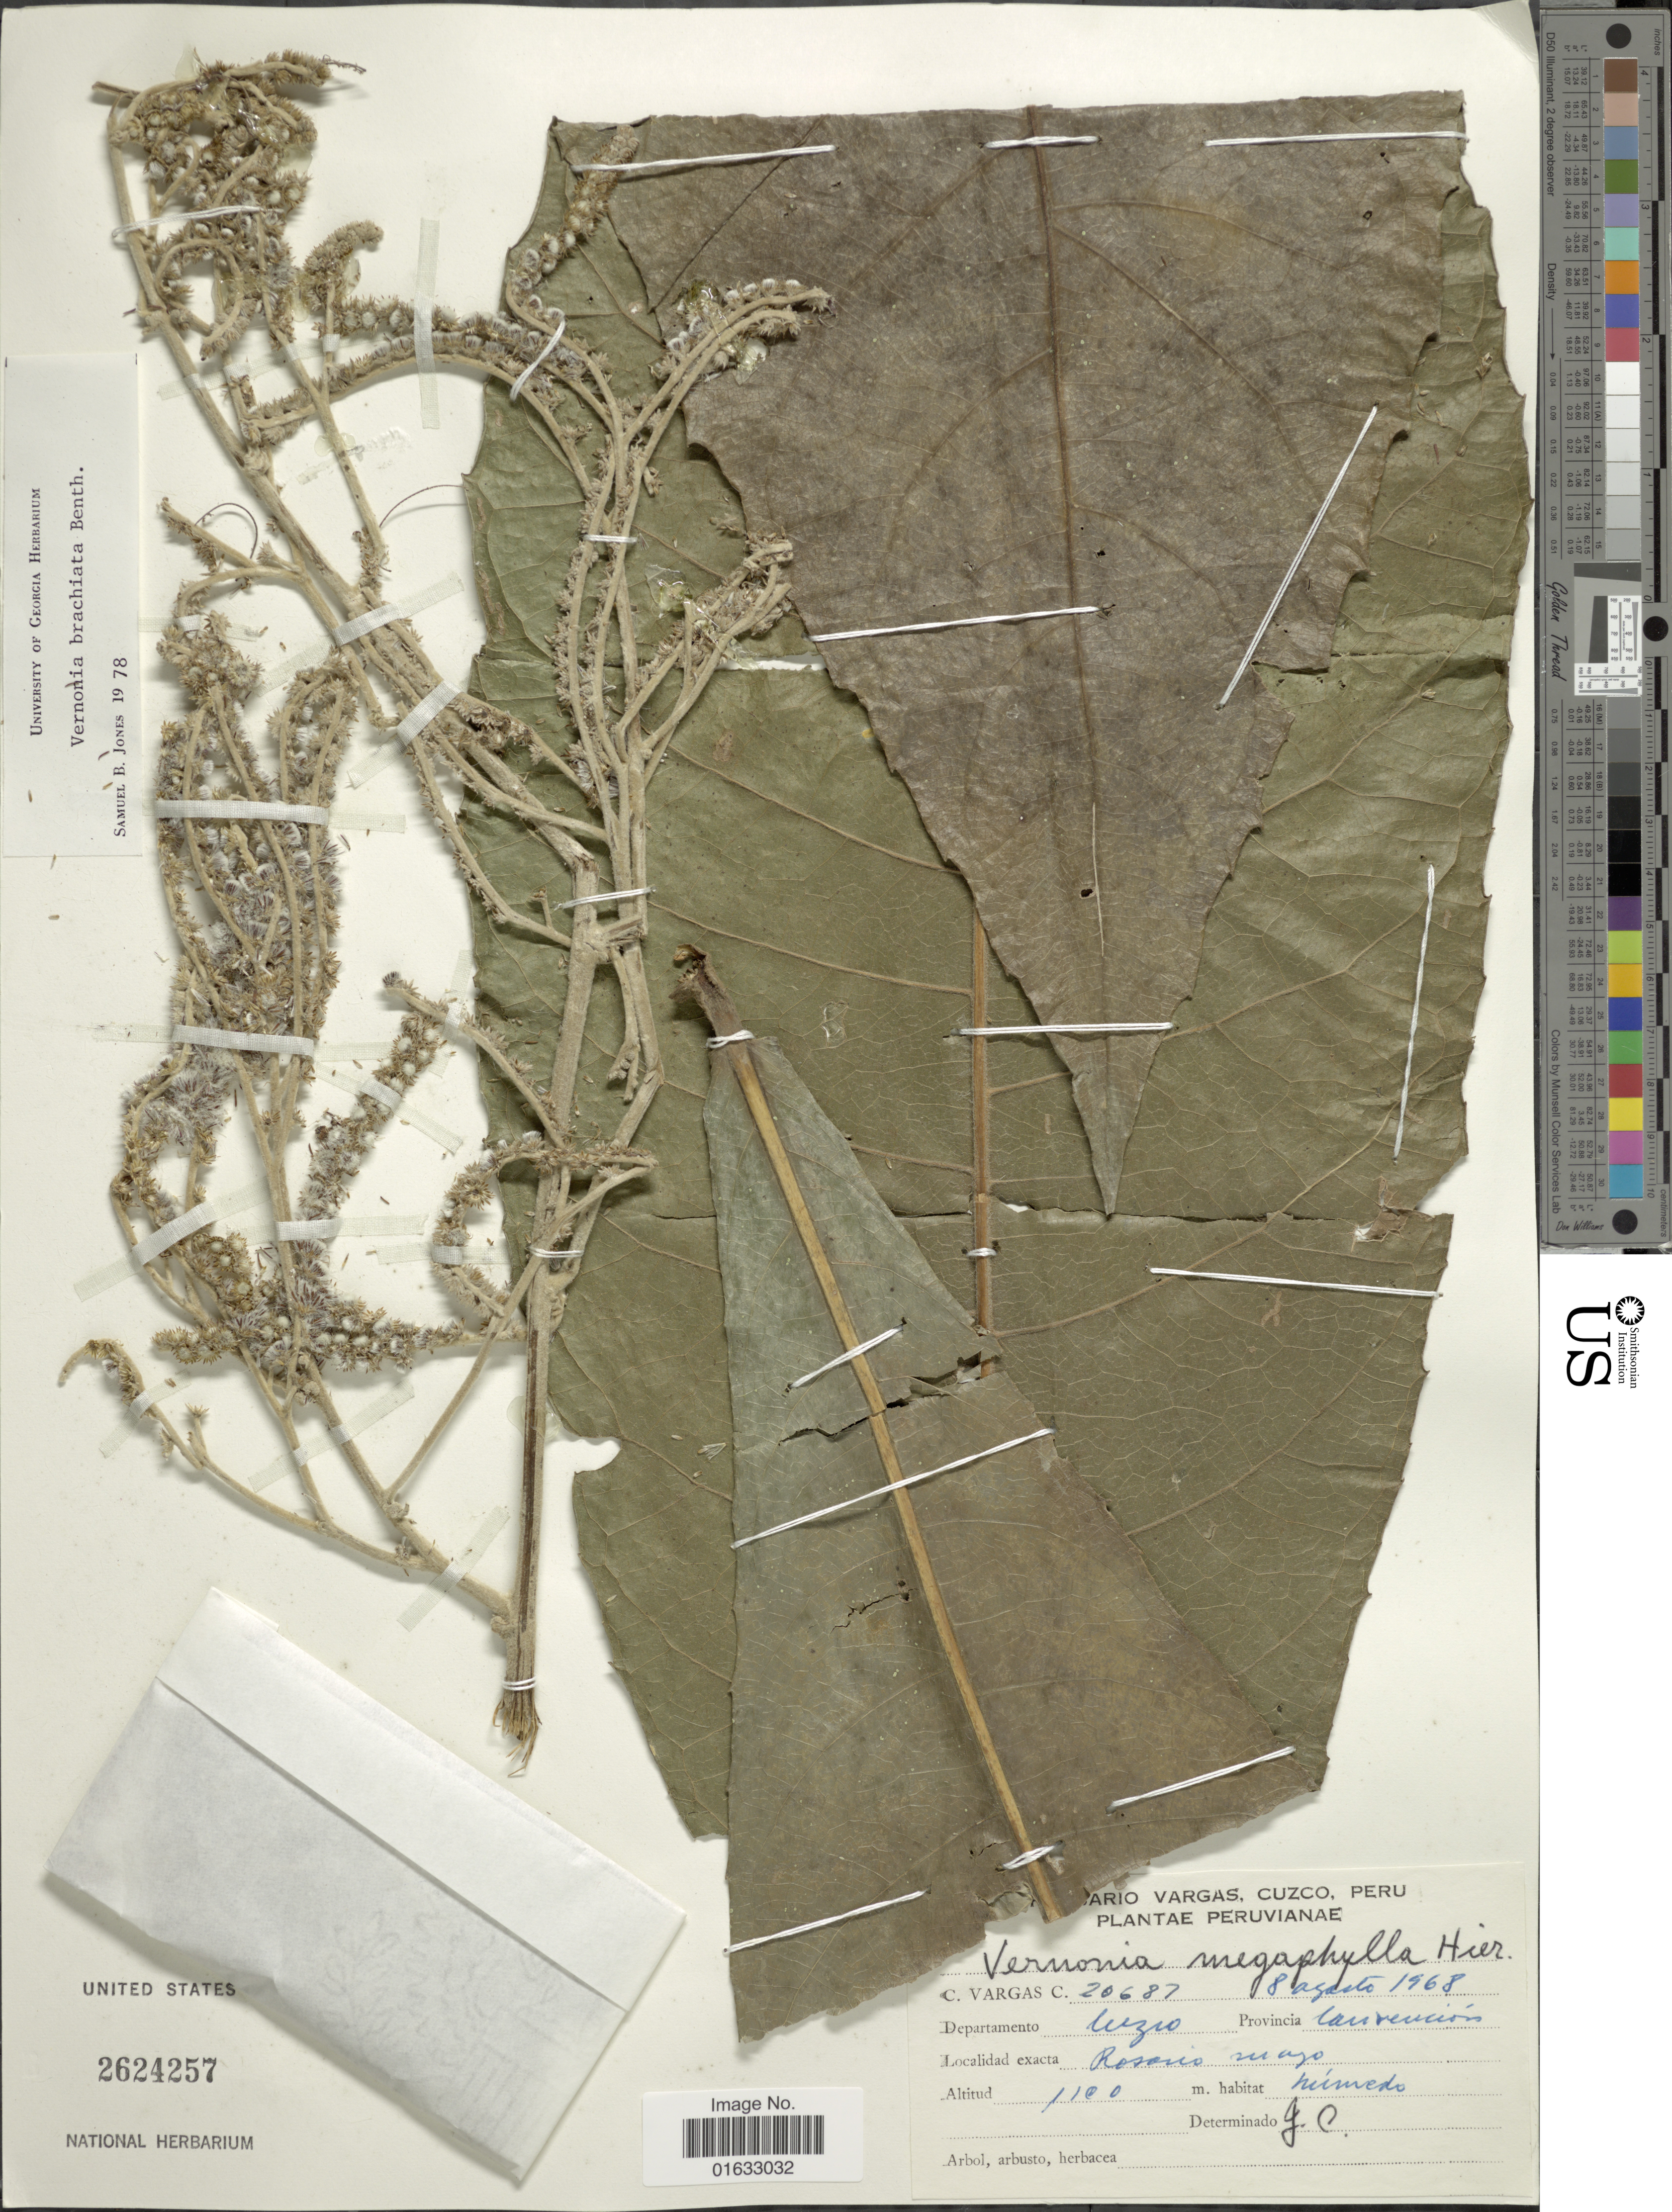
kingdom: Plantae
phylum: Tracheophyta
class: Magnoliopsida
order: Asterales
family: Asteraceae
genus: Eirmocephala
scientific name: Eirmocephala megaphylla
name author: (Hieron.) H. Rob.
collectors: C. Vargas Calderón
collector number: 20687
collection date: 1968-08-08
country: Peru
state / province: Cusco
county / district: La Convención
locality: Rosario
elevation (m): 1100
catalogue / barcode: US 2624257